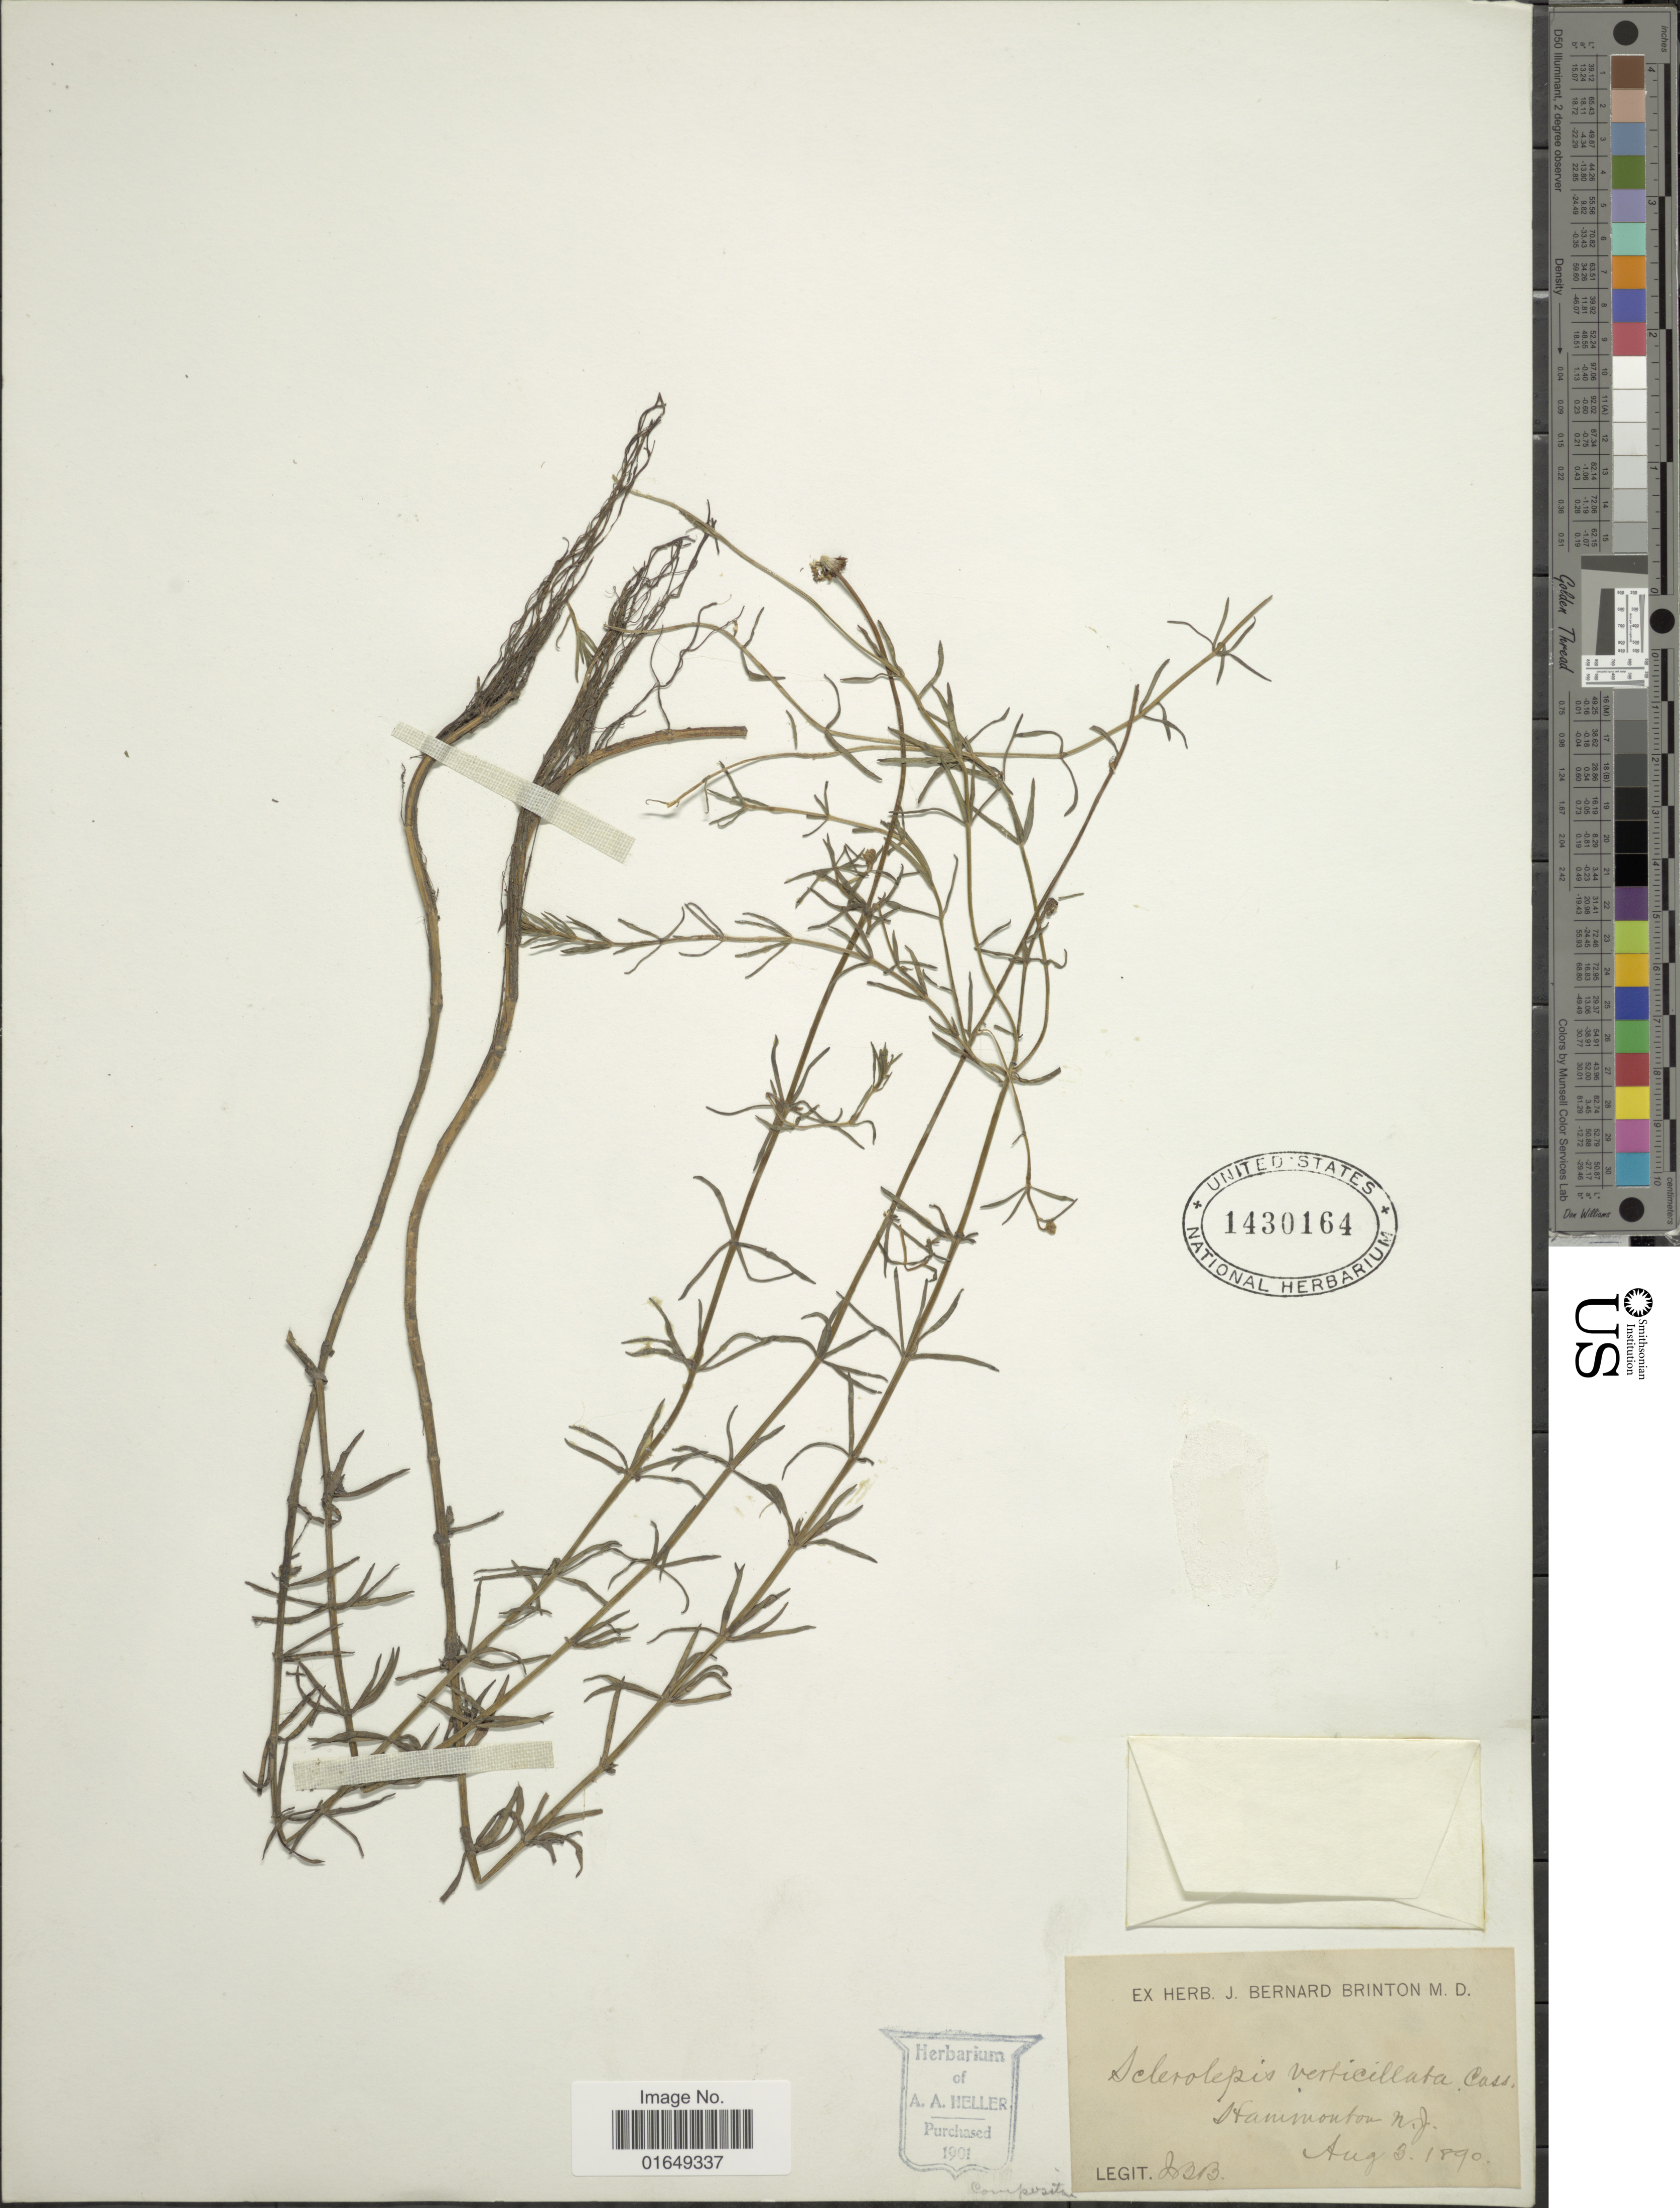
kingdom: Plantae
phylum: Tracheophyta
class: Magnoliopsida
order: Asterales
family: Asteraceae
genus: Sclerolepis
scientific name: Sclerolepis uniflora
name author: (Walter) Britton et al.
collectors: J. Brinton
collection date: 1890-08-03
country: United States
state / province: New Jersey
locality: Hammonton.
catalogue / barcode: US 1430164